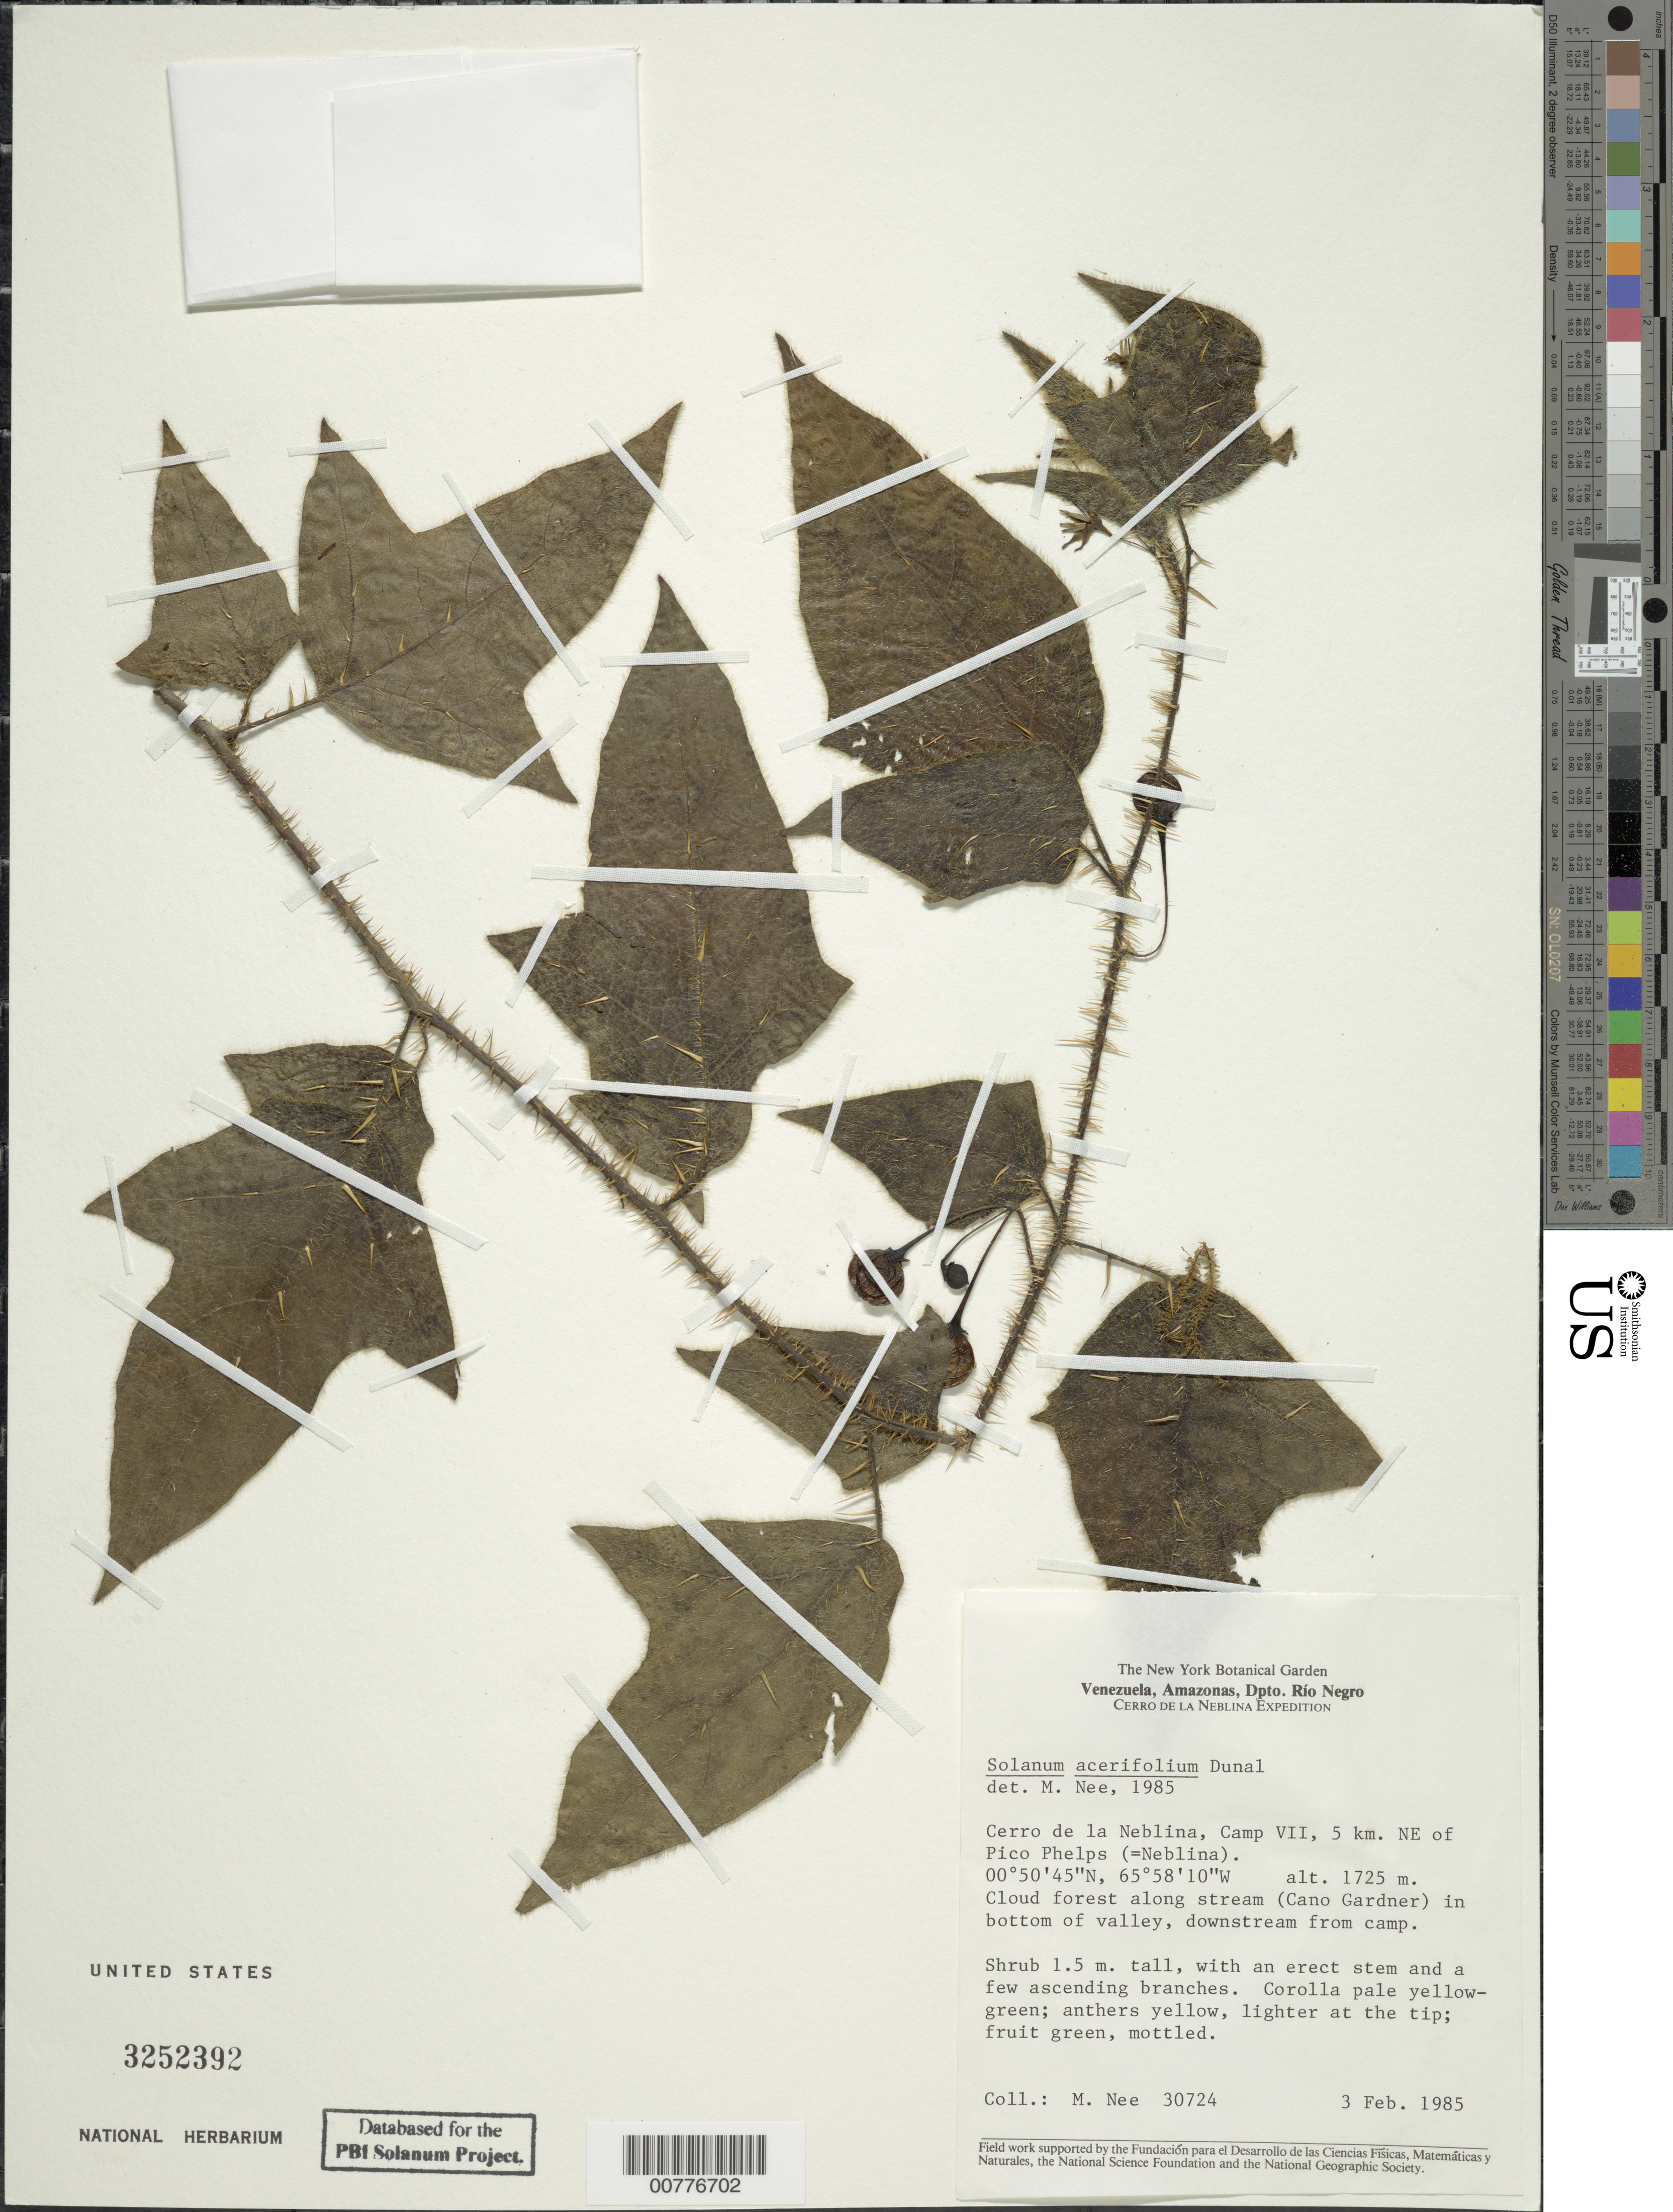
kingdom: Plantae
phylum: Tracheophyta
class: Magnoliopsida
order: Solanales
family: Solanaceae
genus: Solanum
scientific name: Solanum acerifolium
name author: Humb. & Bonpl. ex Dunal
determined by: Nee, Michael H.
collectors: M. Nee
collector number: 30724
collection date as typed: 2 Feb 1985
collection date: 1985-02-02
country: Venezuela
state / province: Amazonas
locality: Dpto. Río Negro, Cerro de la Neblina, Camp VII, 5 km NE of Pico Phelps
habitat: Cloud forest along stream, in bottom of valley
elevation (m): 1725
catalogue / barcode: US 3252392